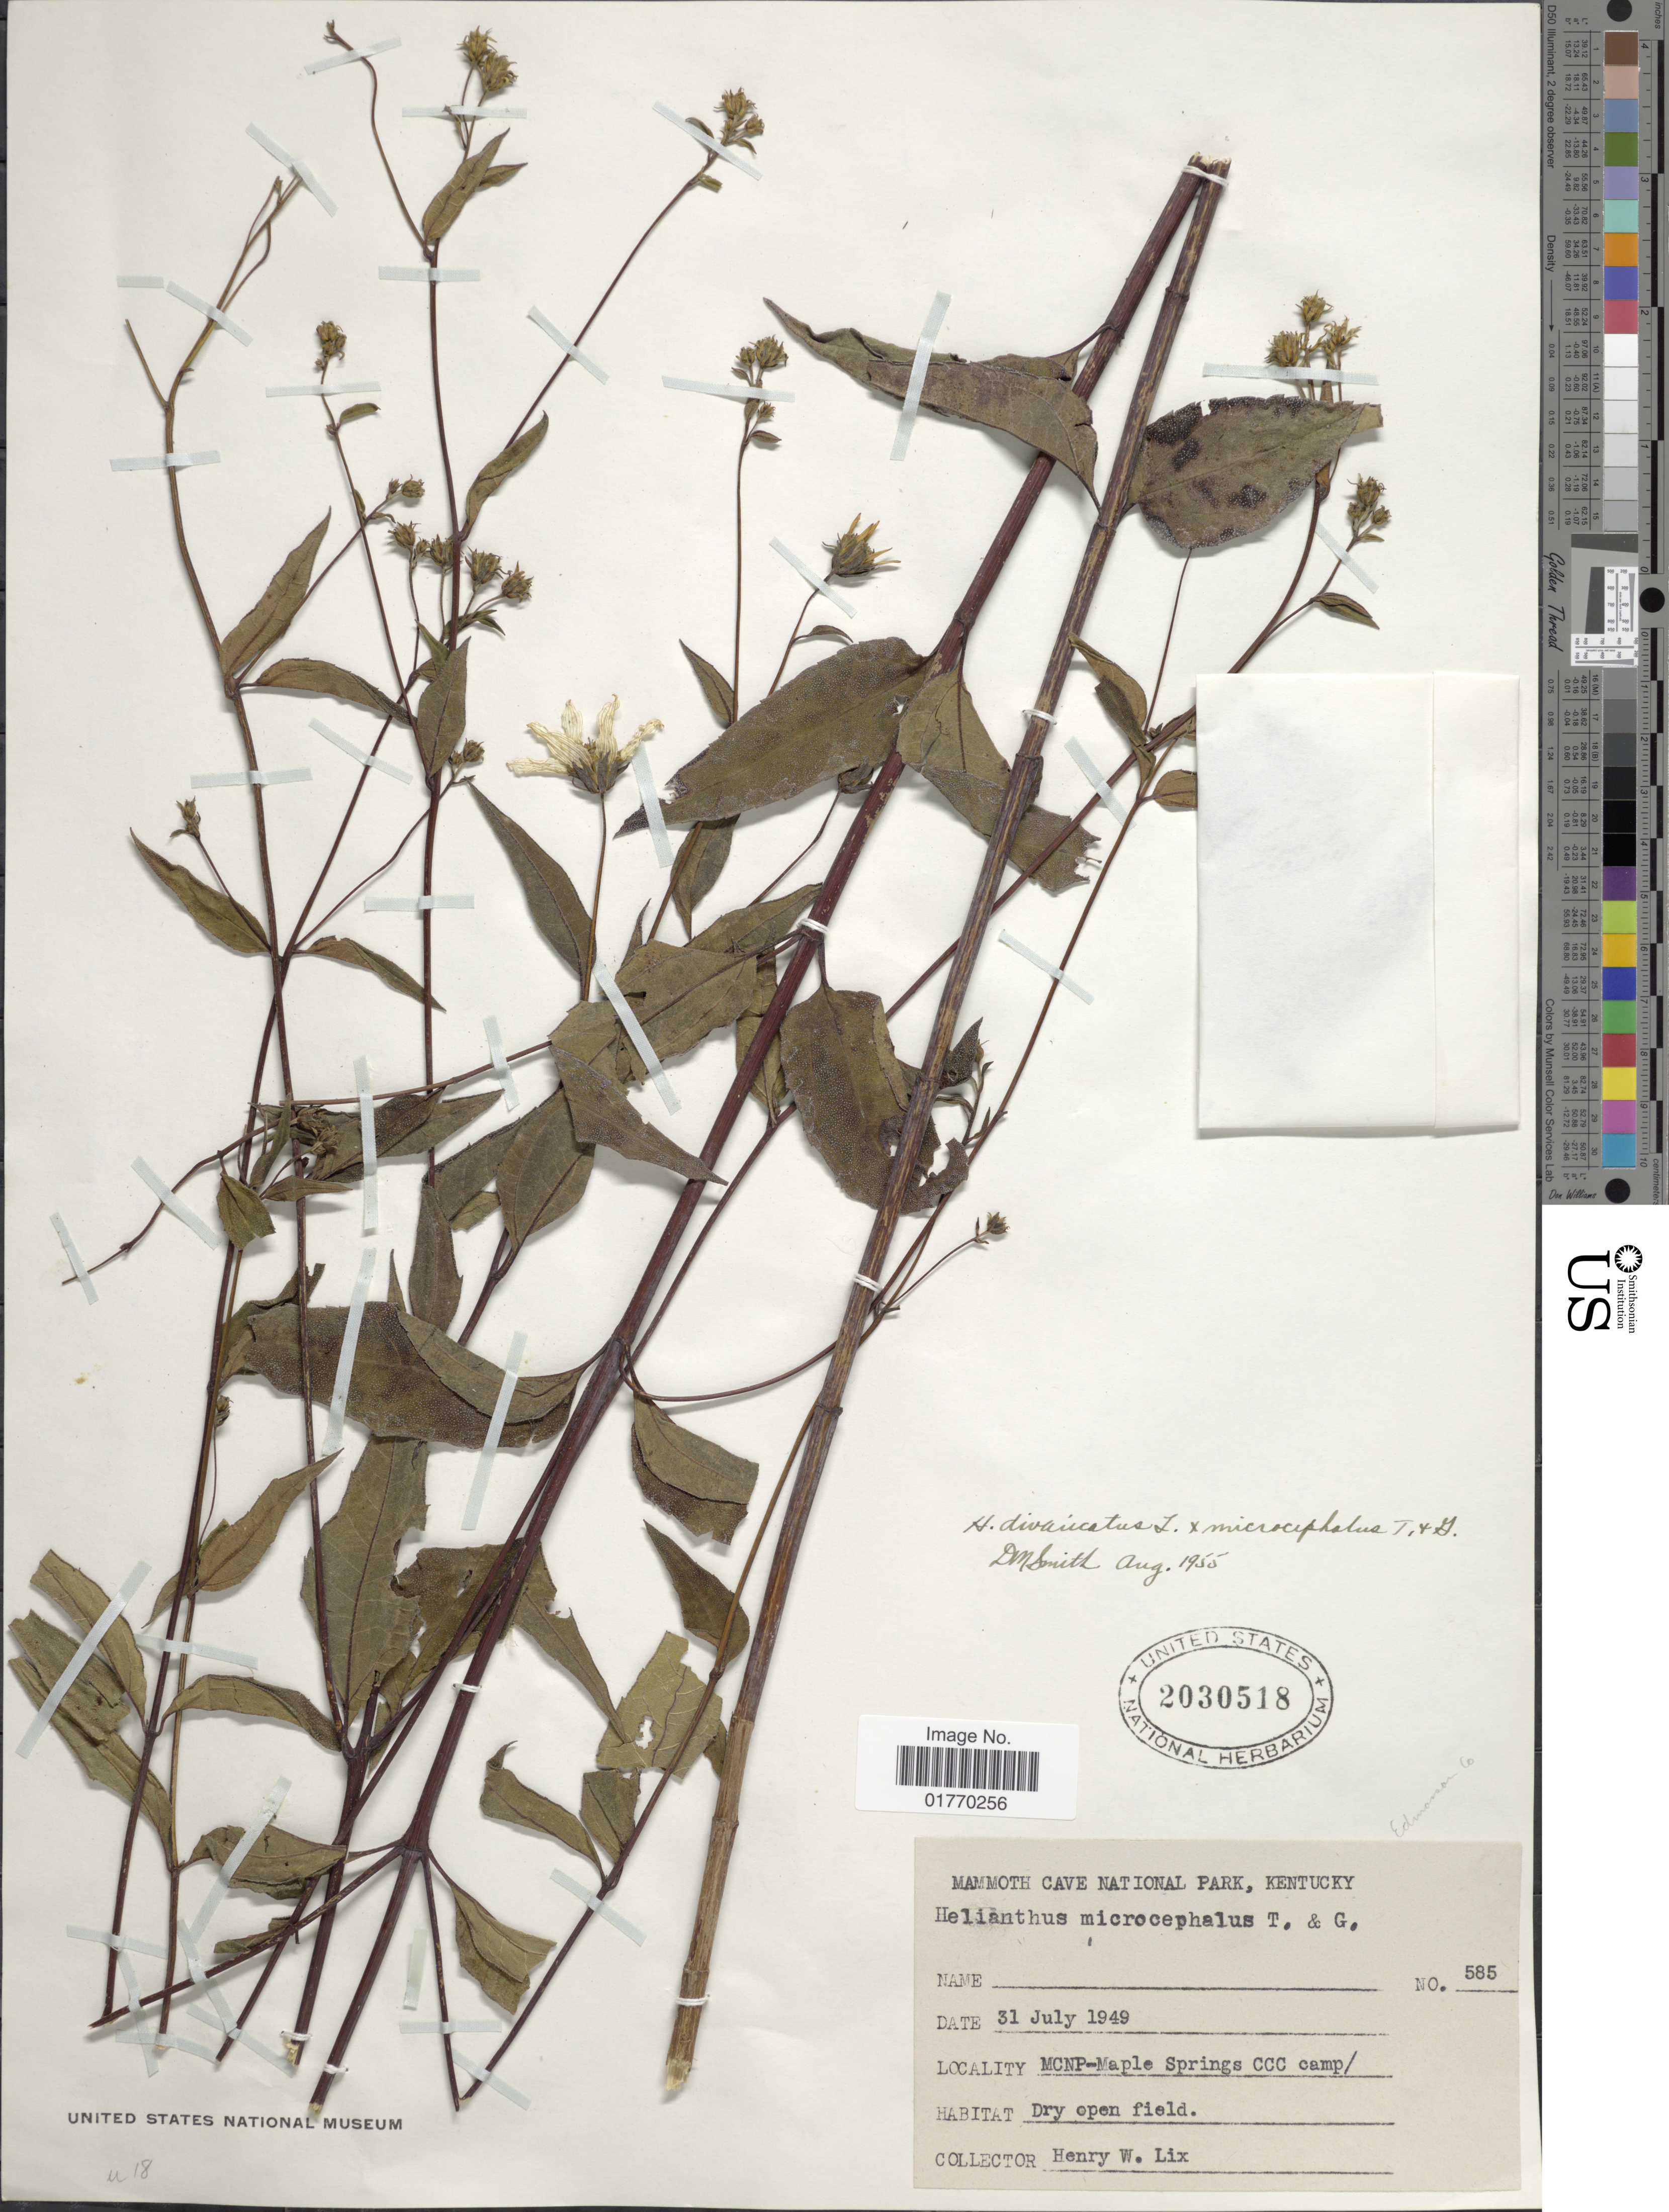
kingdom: Plantae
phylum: Tracheophyta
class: Magnoliopsida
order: Asterales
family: Asteraceae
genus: Helianthus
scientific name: Helianthus divaricatus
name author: L.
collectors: H. W. Lix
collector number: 585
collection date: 1949-07-31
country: United States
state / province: Kentucky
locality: Mammoth Cave National Park, Kentucky, MCNP-Maple Springs CCC camp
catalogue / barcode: US 2030518